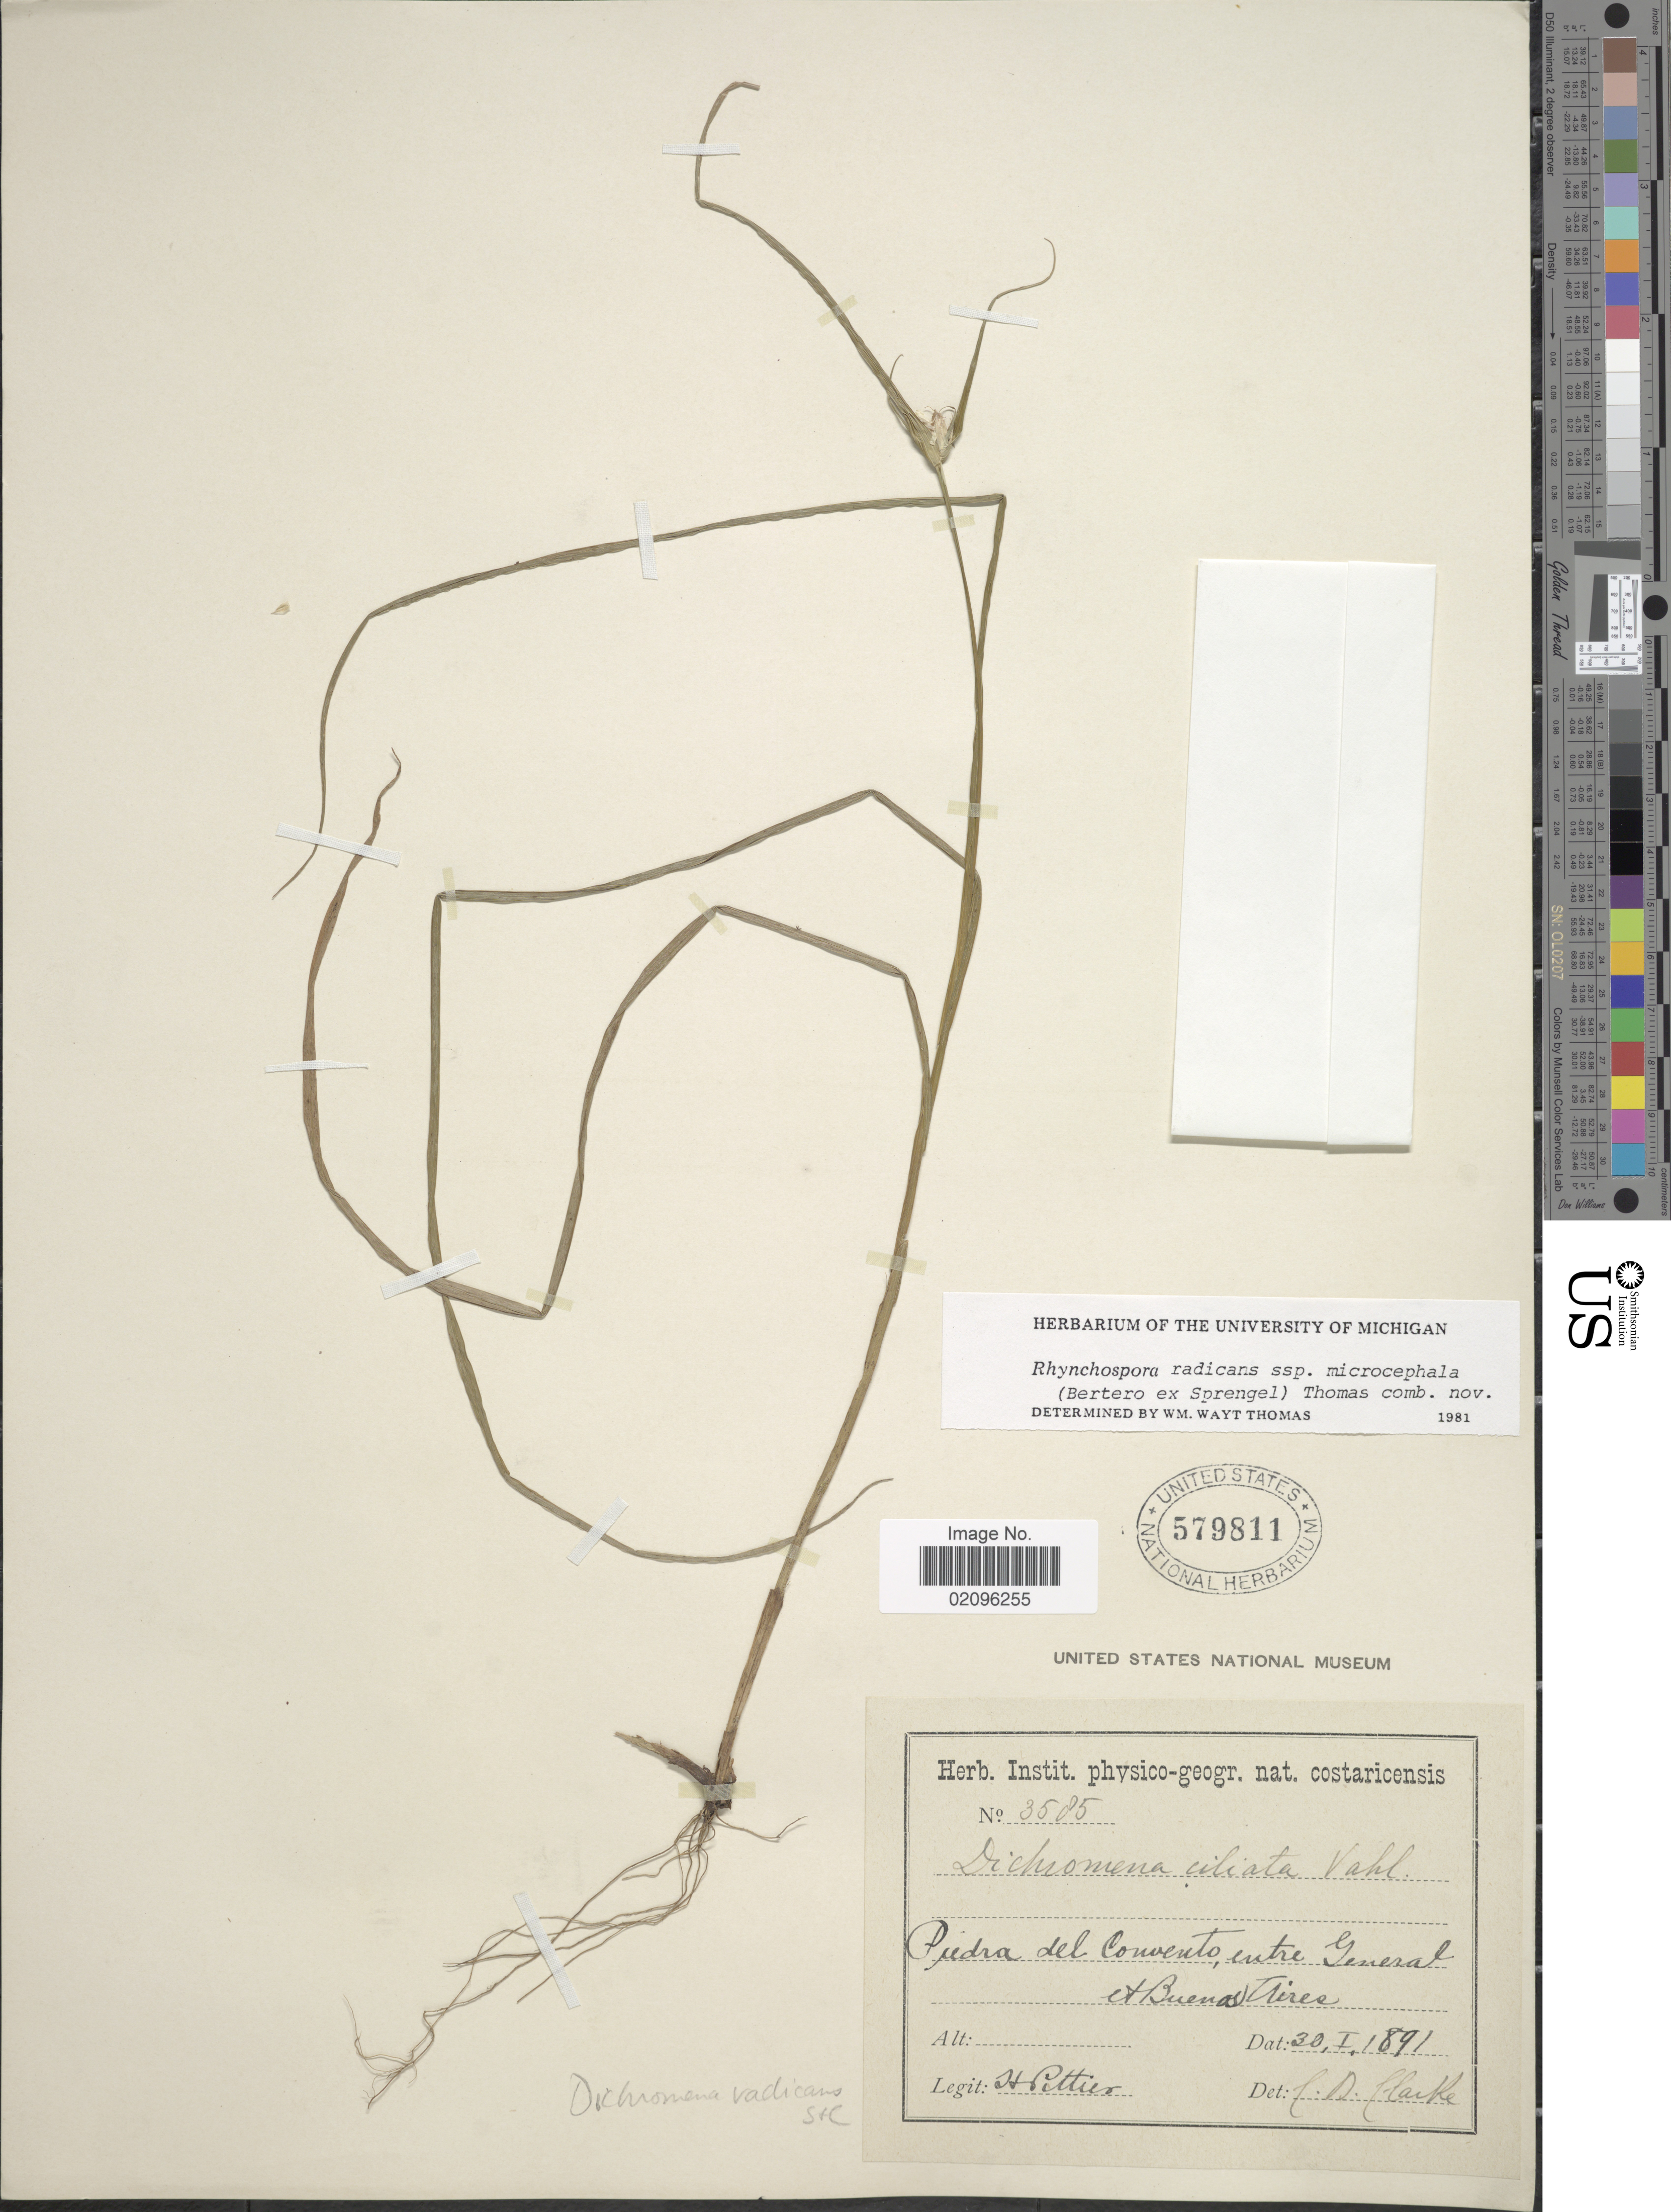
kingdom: Plantae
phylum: Tracheophyta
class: Liliopsida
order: Poales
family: Cyperaceae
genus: Rhynchospora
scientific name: Rhynchospora radicans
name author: (Schltdl. & Cham.) H. Pfeiff.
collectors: H. F. Pittier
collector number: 3585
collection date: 1891-01-30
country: Costa Rica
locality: Piedra del Convento, entre General et Buenos Aires.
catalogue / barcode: US 579811